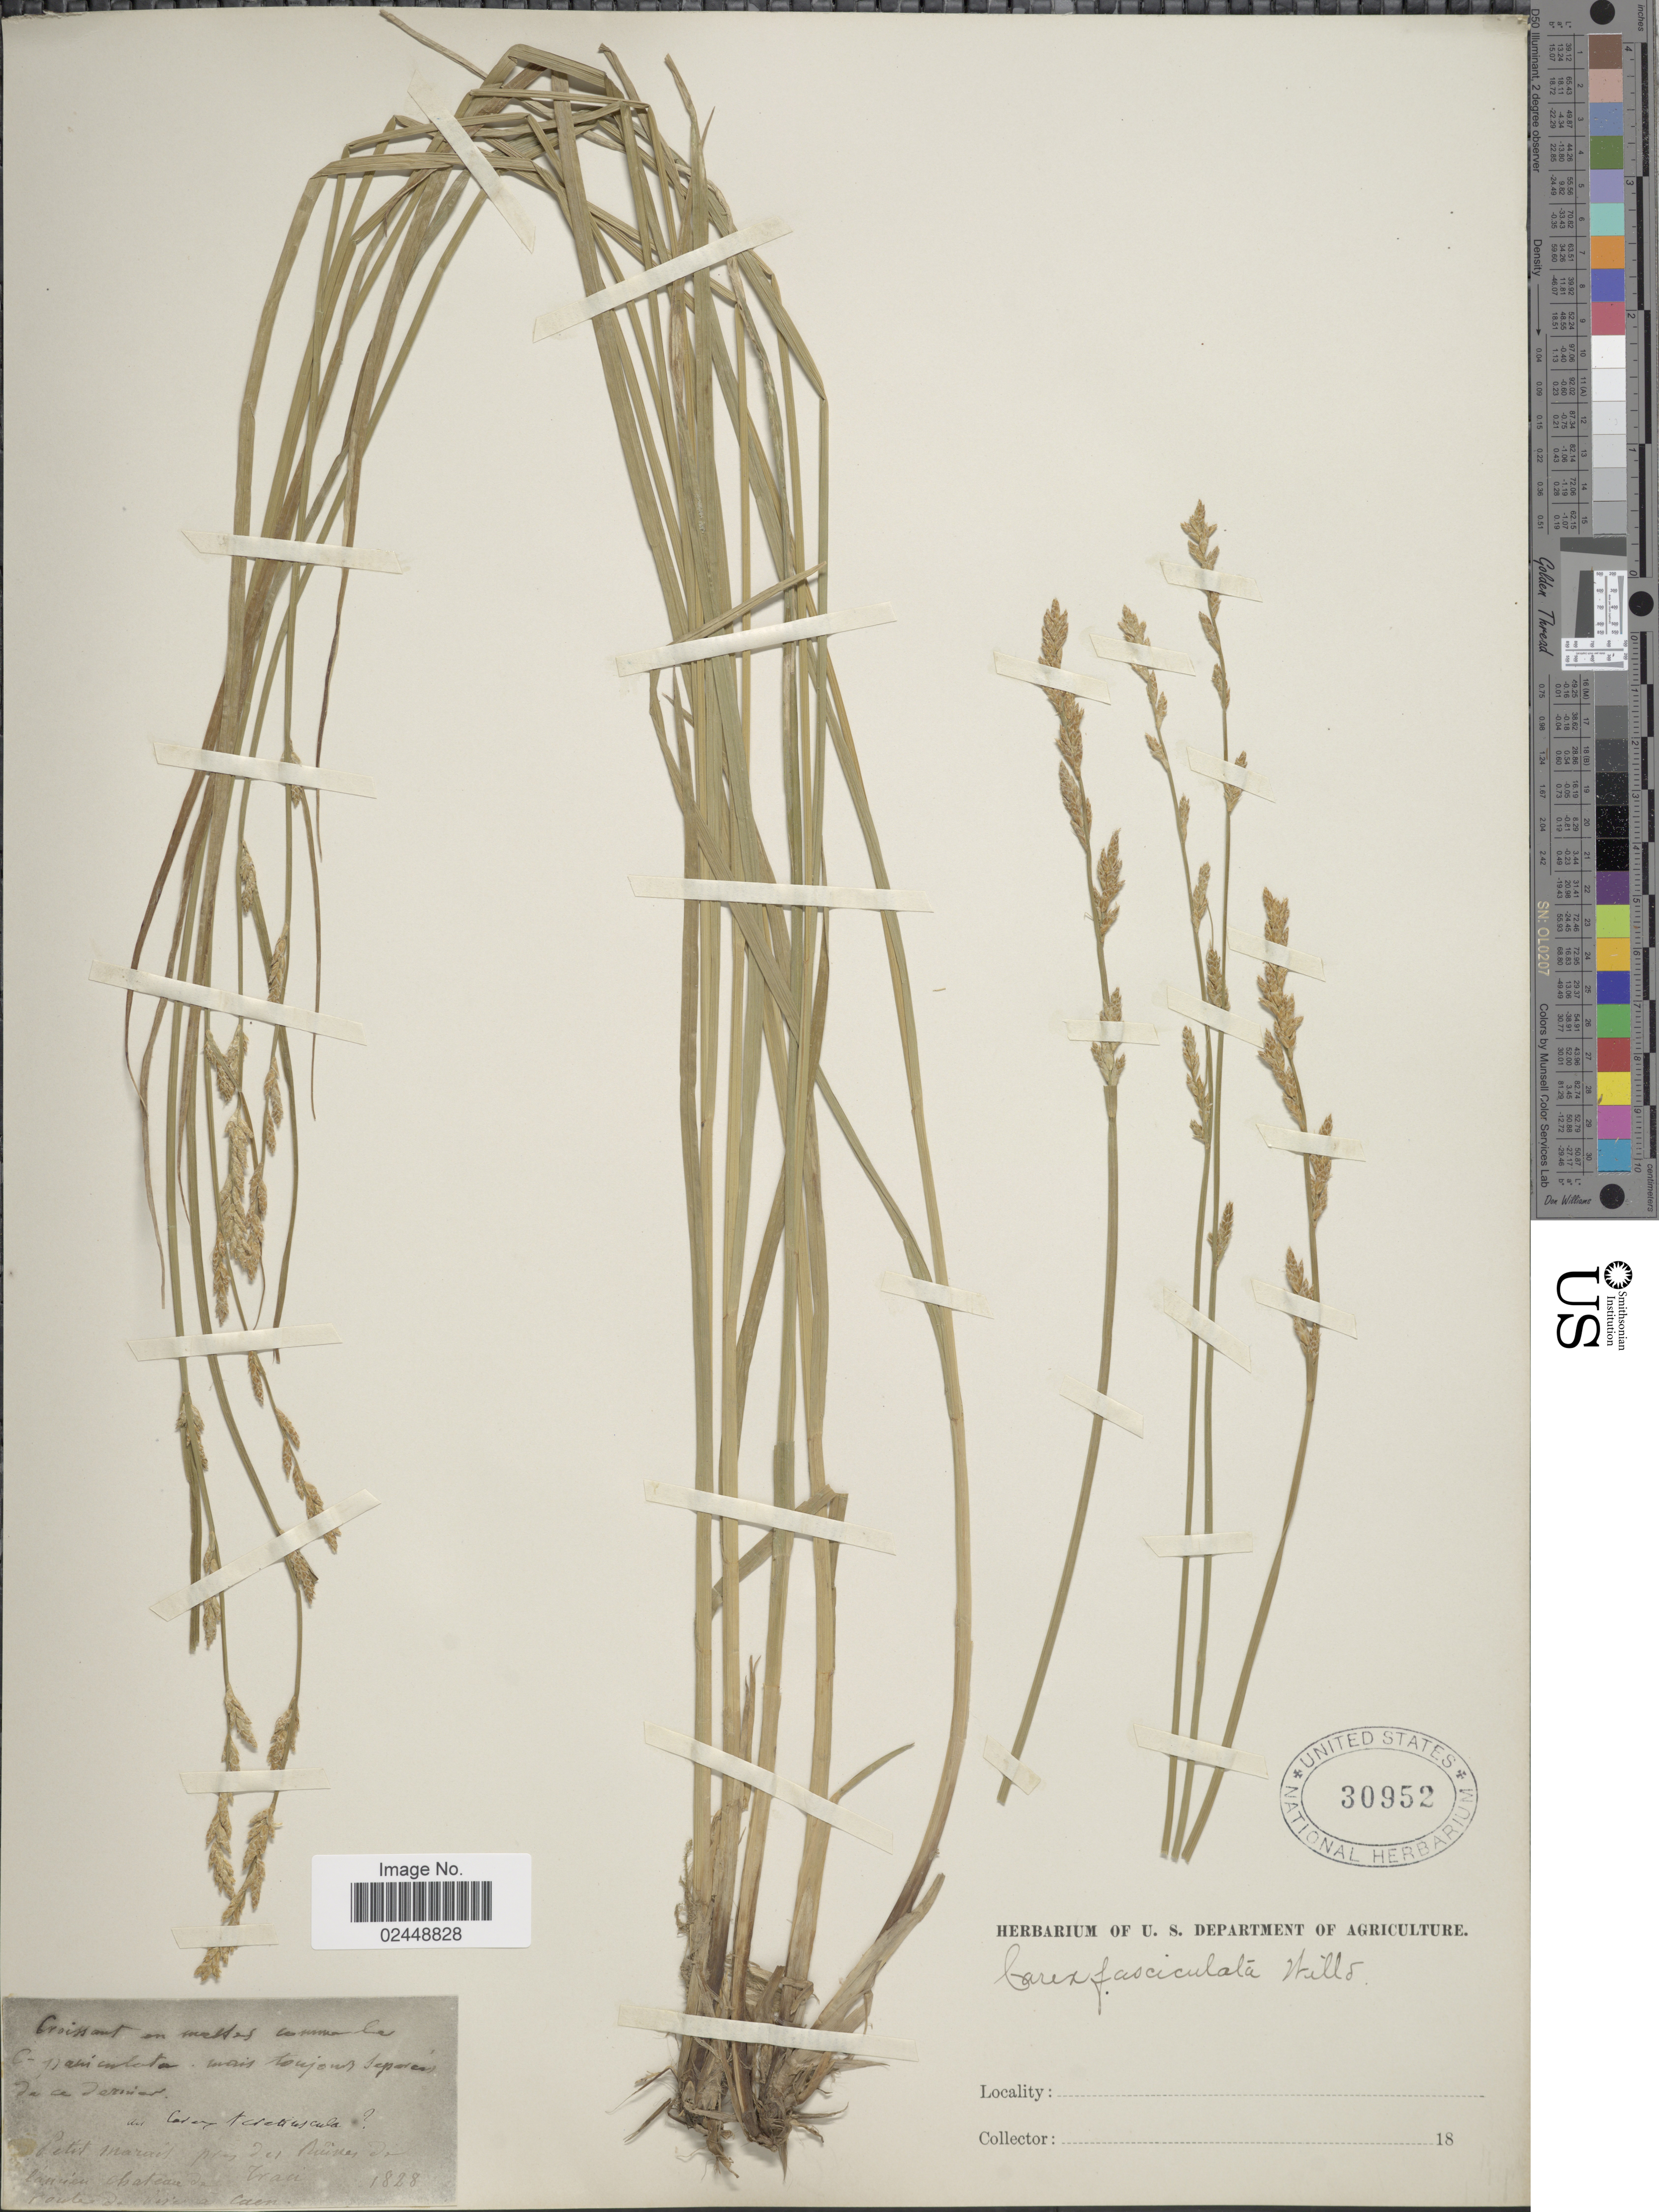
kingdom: Plantae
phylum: Tracheophyta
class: Liliopsida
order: Poales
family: Cyperaceae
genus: Carex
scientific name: Carex echinata subsp. echinata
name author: Murray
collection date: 1828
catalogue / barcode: US 30952